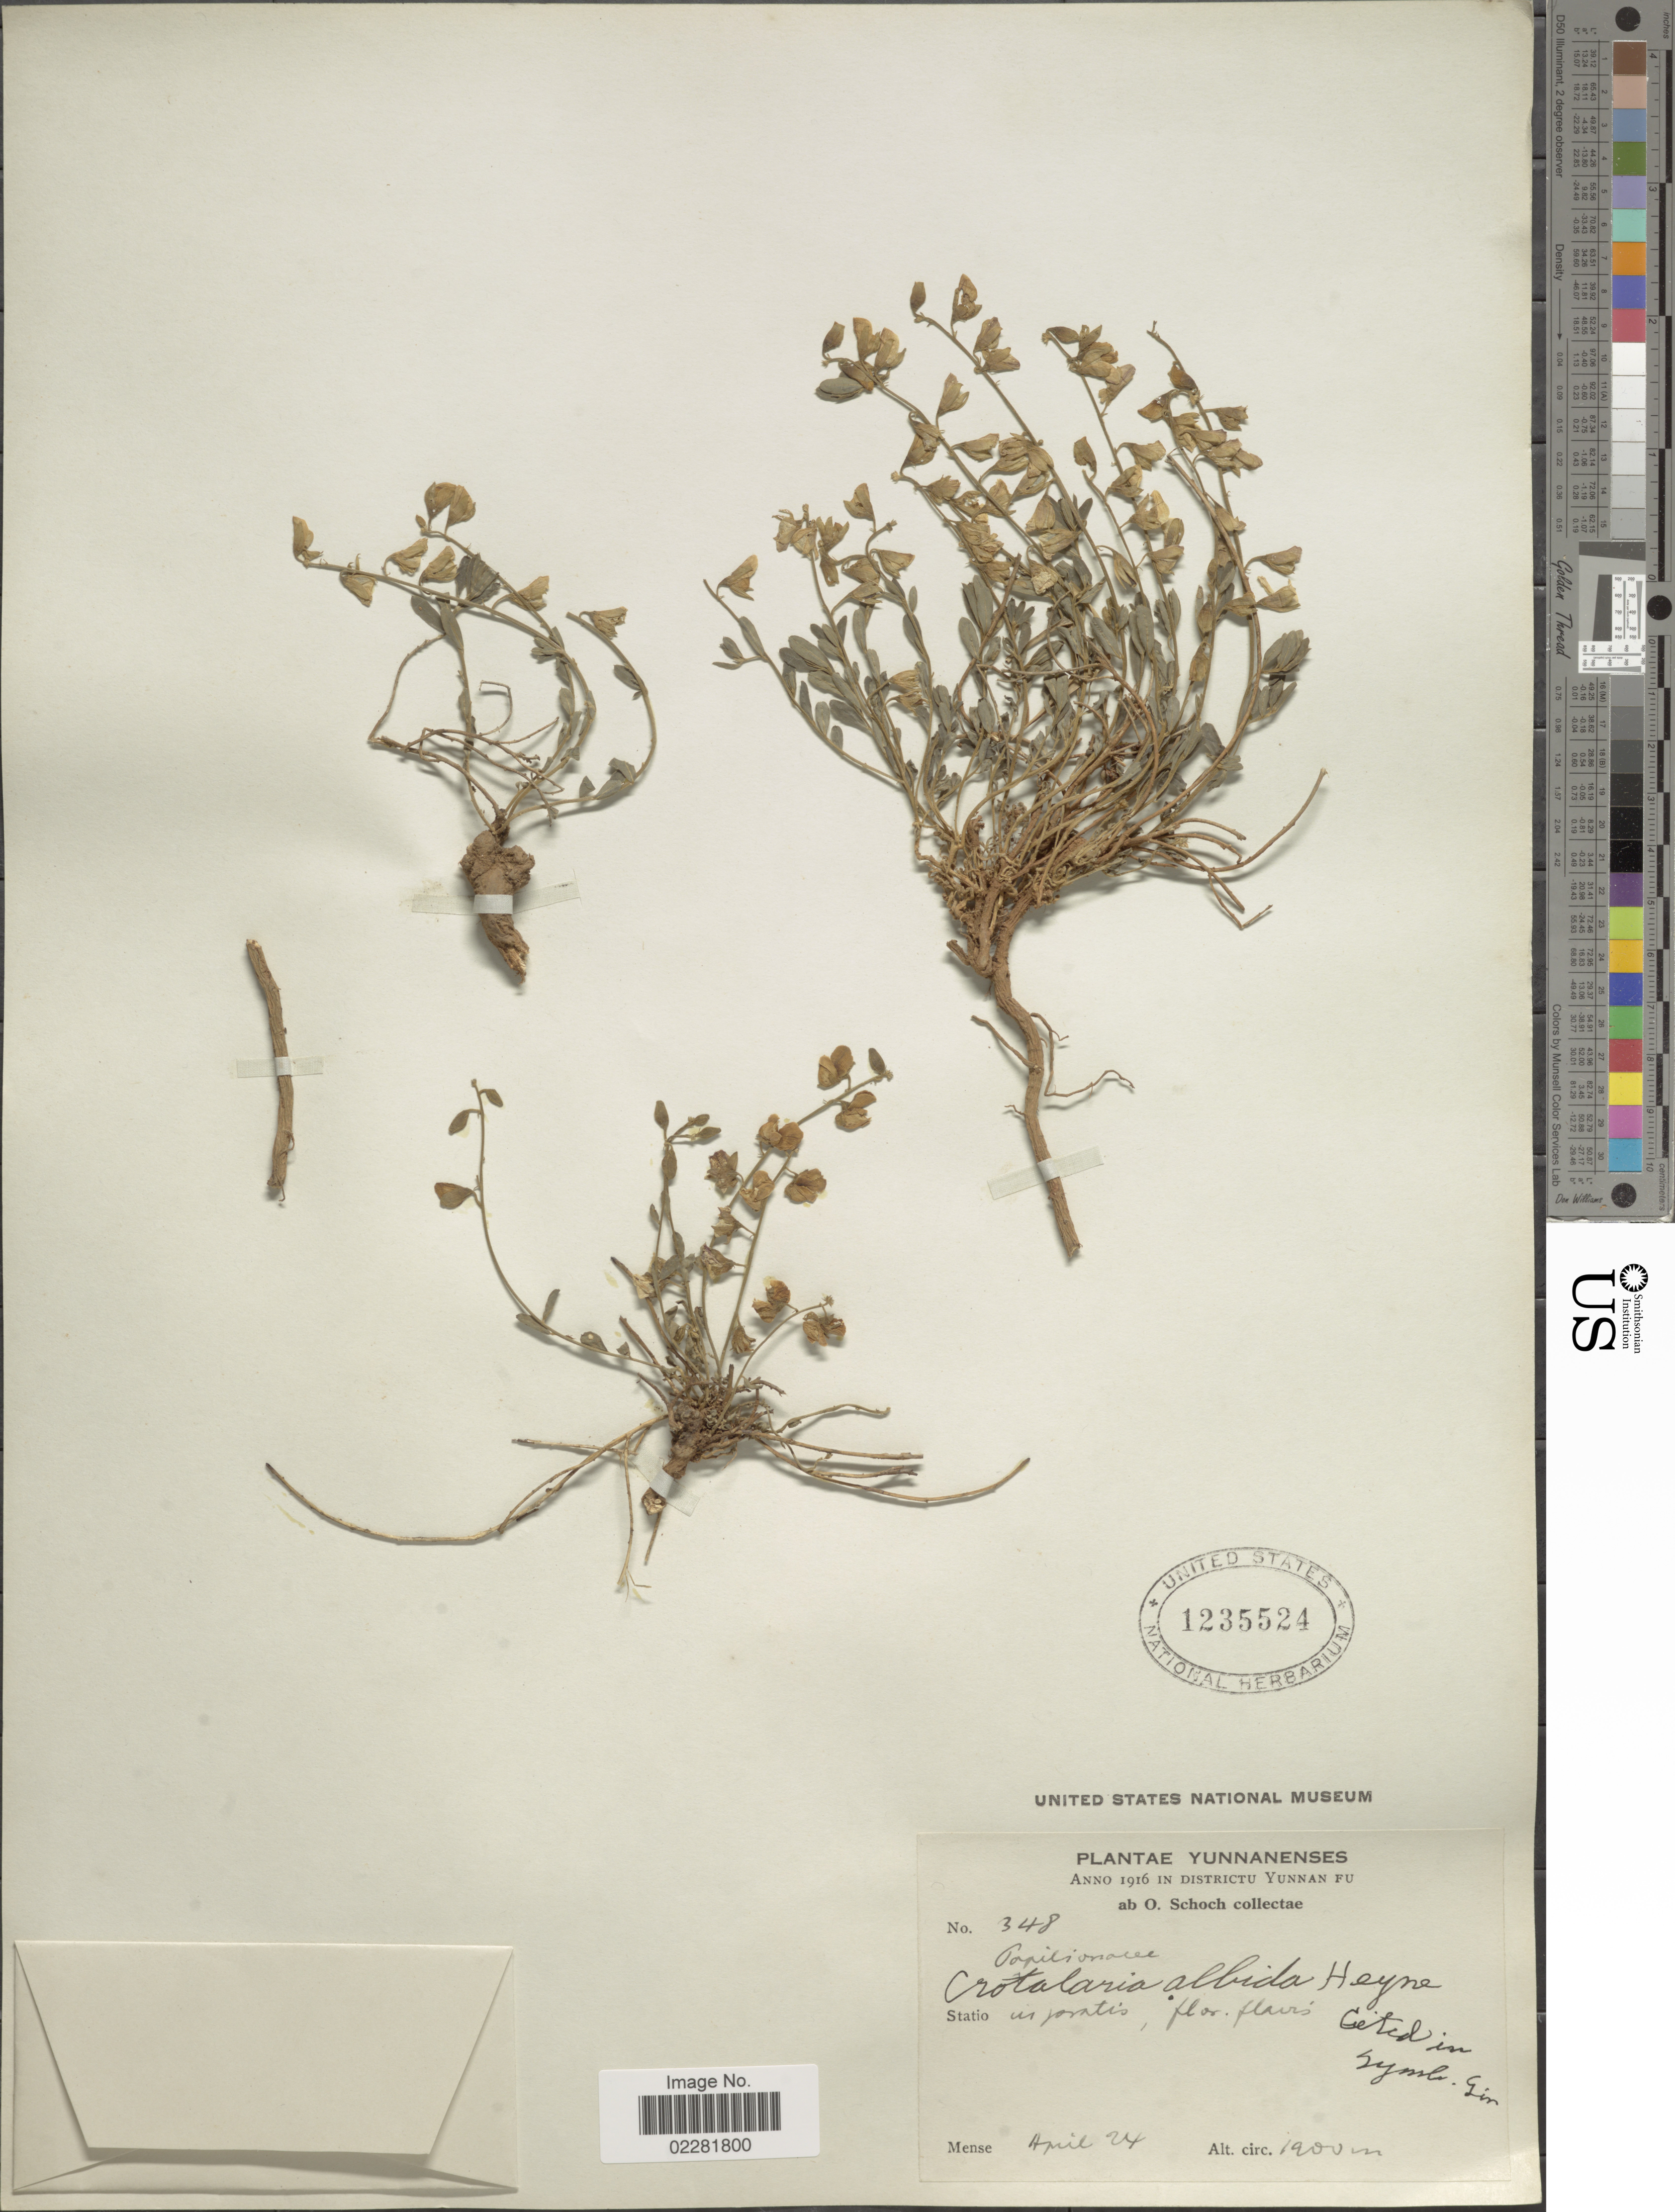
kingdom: Plantae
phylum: Tracheophyta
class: Magnoliopsida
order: Fabales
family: Fabaceae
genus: Crotalaria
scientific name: Crotalaria albida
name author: B. Heyne ex Roth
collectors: O. Schoch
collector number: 348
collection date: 1916-04-24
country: China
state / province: Yunnan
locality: Districtu Yunnan Fu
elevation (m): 1900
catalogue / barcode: US 1235524